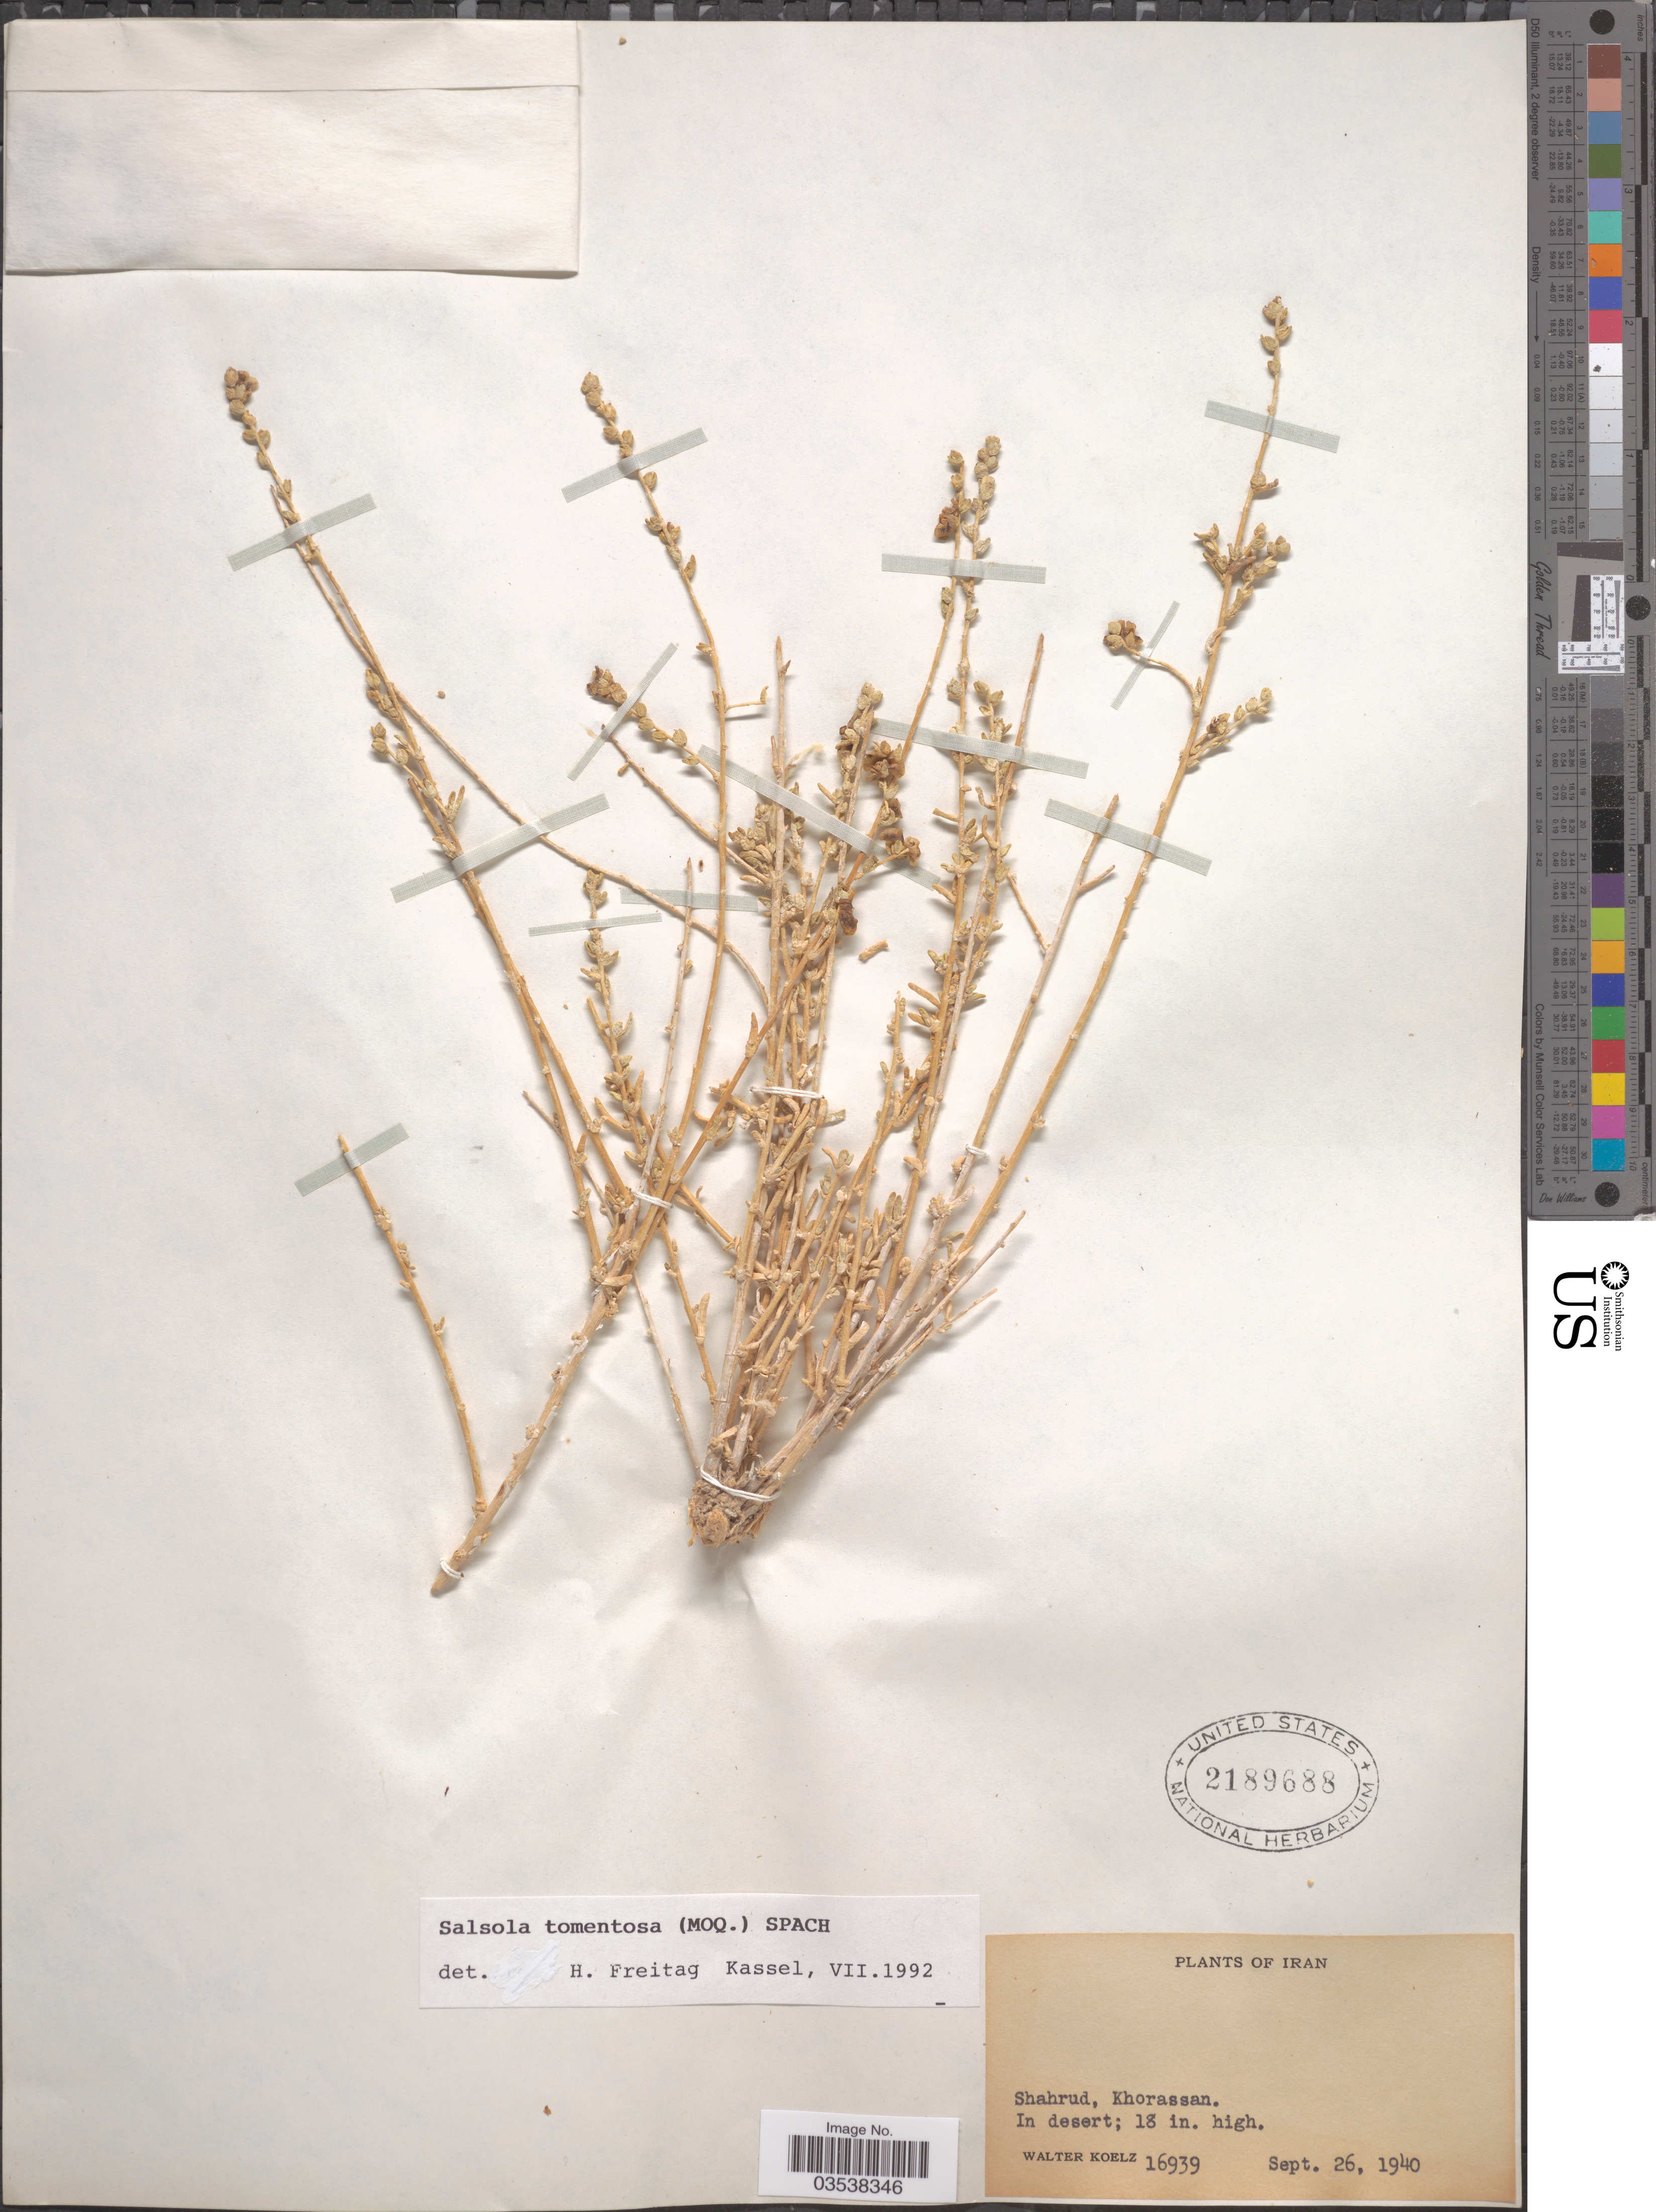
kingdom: Plantae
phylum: Tracheophyta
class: Magnoliopsida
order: Caryophyllales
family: Amaranthaceae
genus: Kaviria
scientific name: Kaviria tomentosa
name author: (Moq.) Akhani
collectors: W. N. Koelz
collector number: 16939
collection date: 1940-09-26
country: Iran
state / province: Khorasan [obsolete]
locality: Shahrud, Khorassan.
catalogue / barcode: US 2189688